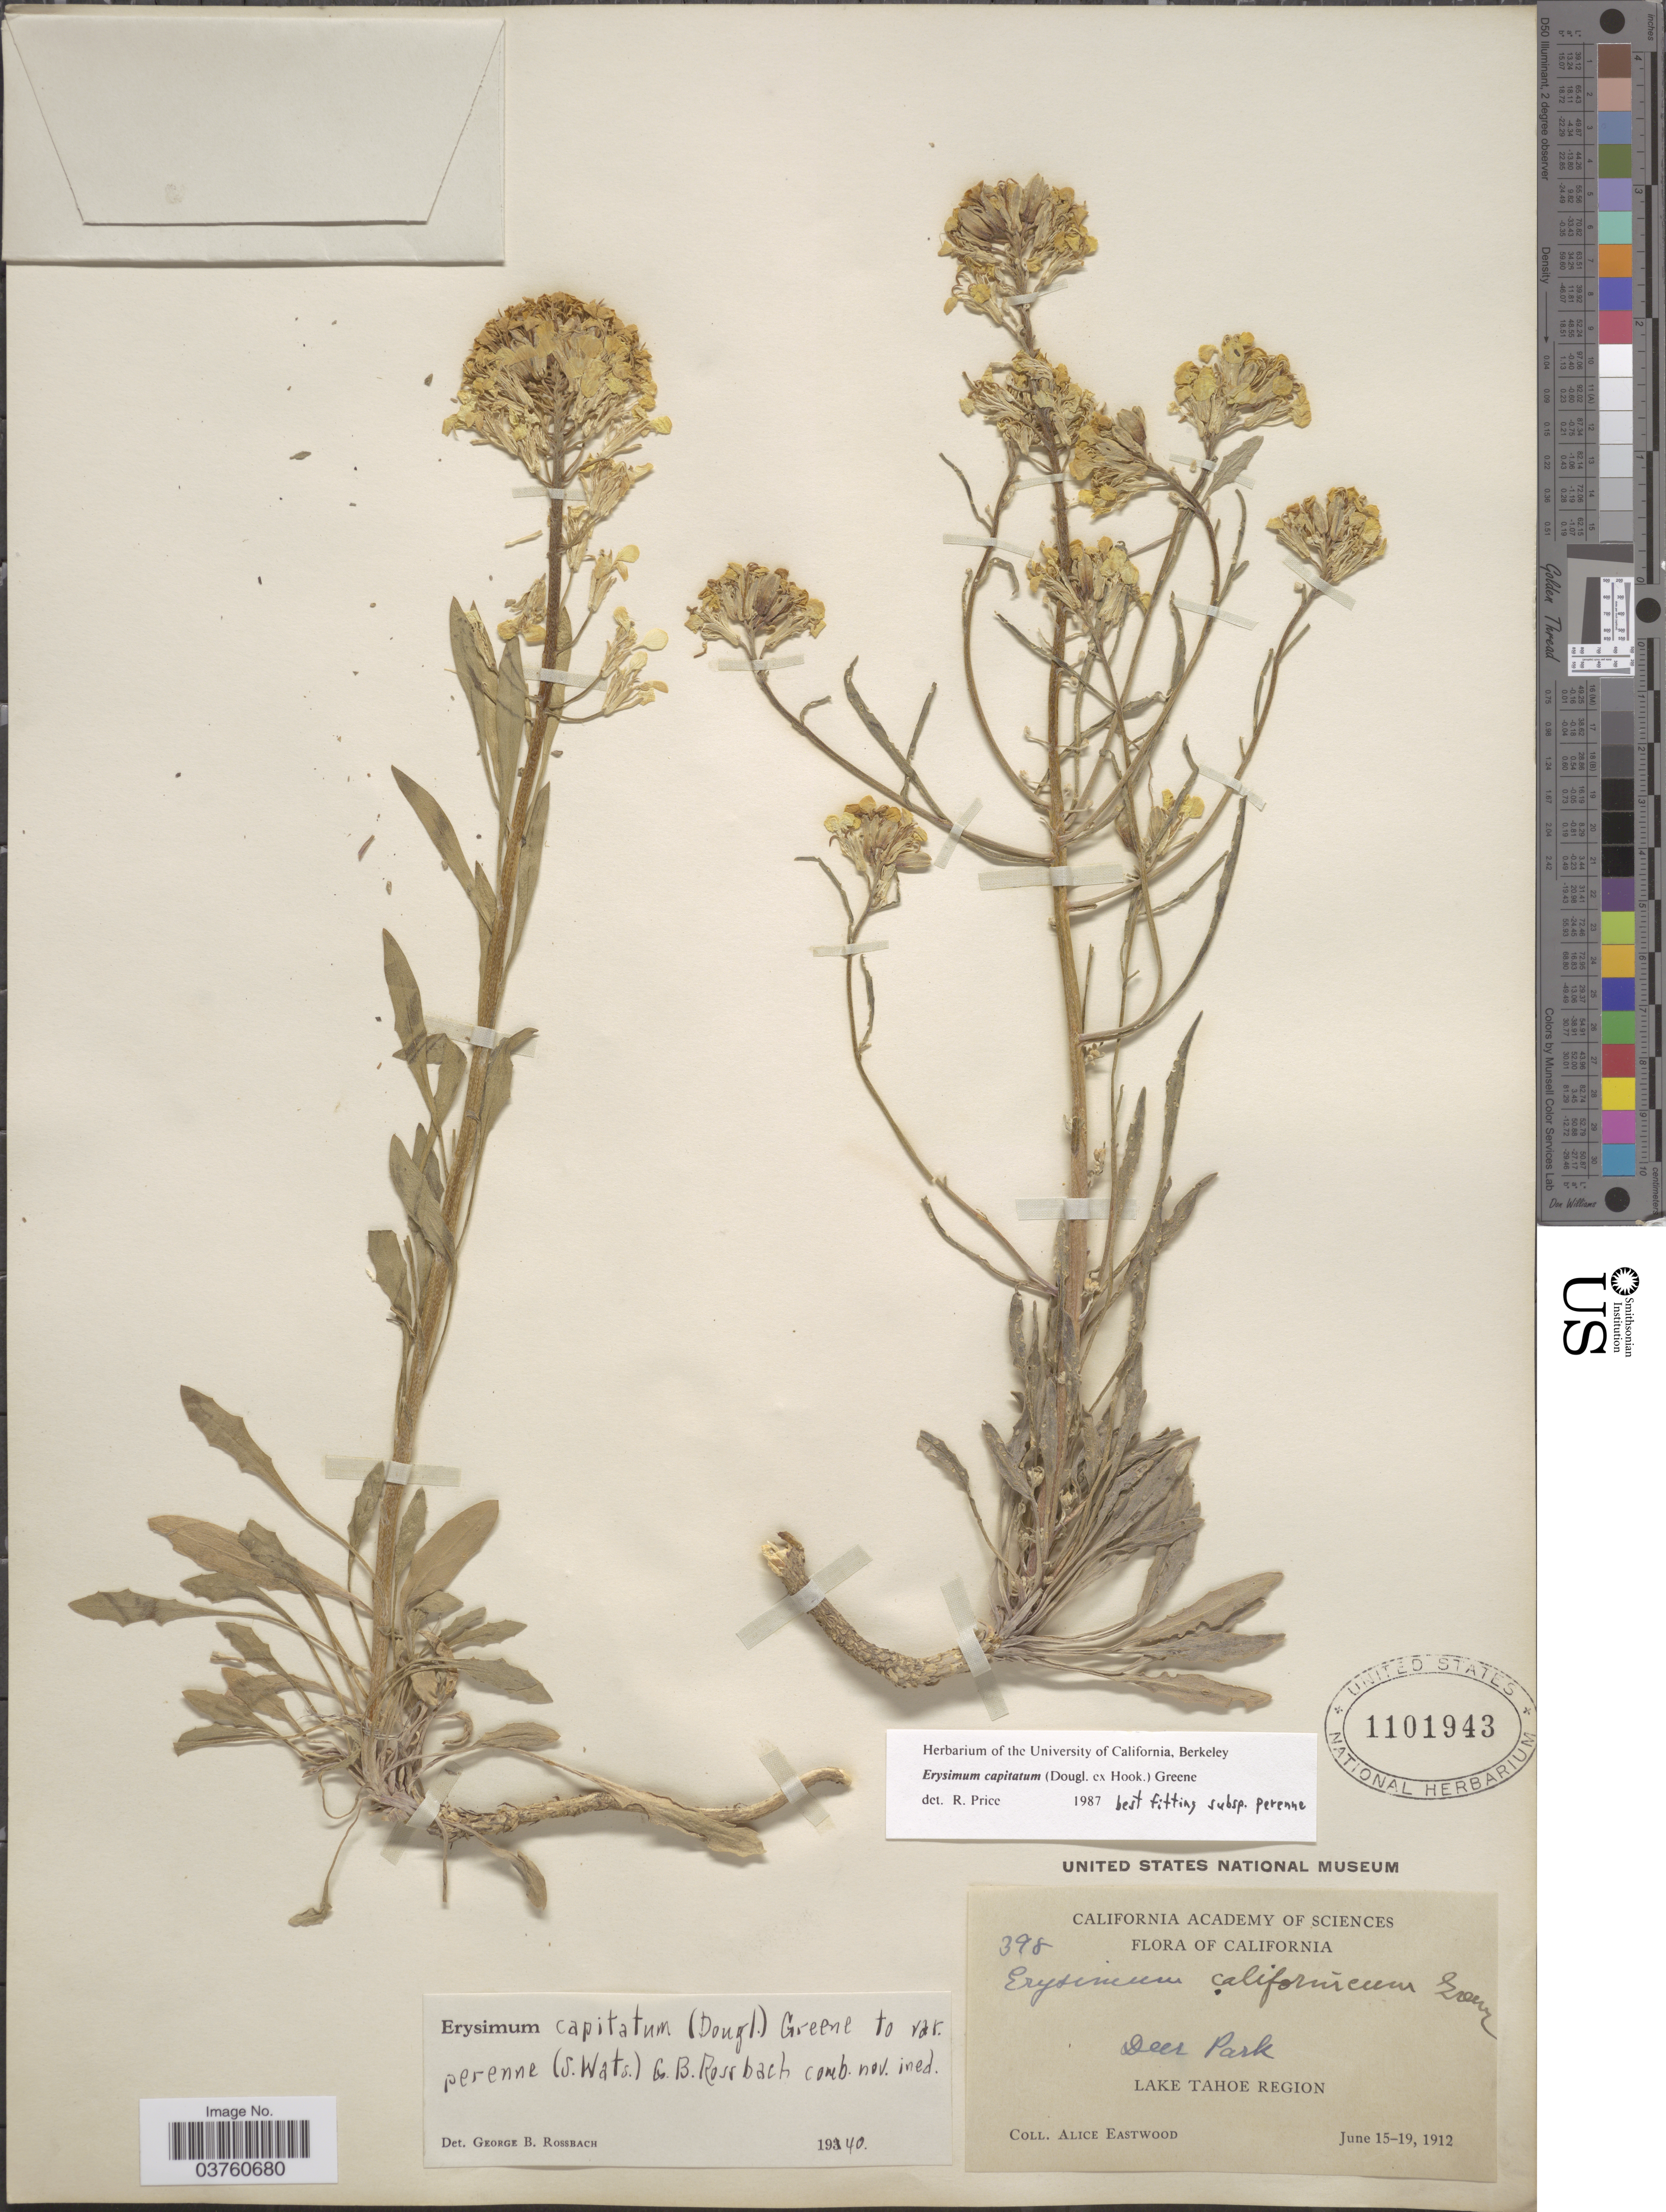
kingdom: Plantae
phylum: Tracheophyta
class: Magnoliopsida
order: Brassicales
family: Brassicaceae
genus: Erysimum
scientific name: Erysimum capitatum var. perenne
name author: (S. Watson ex Coville) R.J. Davis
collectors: A. Eastwood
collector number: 398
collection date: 1912-06-15/1912-06-19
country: United States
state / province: California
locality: Deer Park. Lake Tahoe Region.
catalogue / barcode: US 1101943